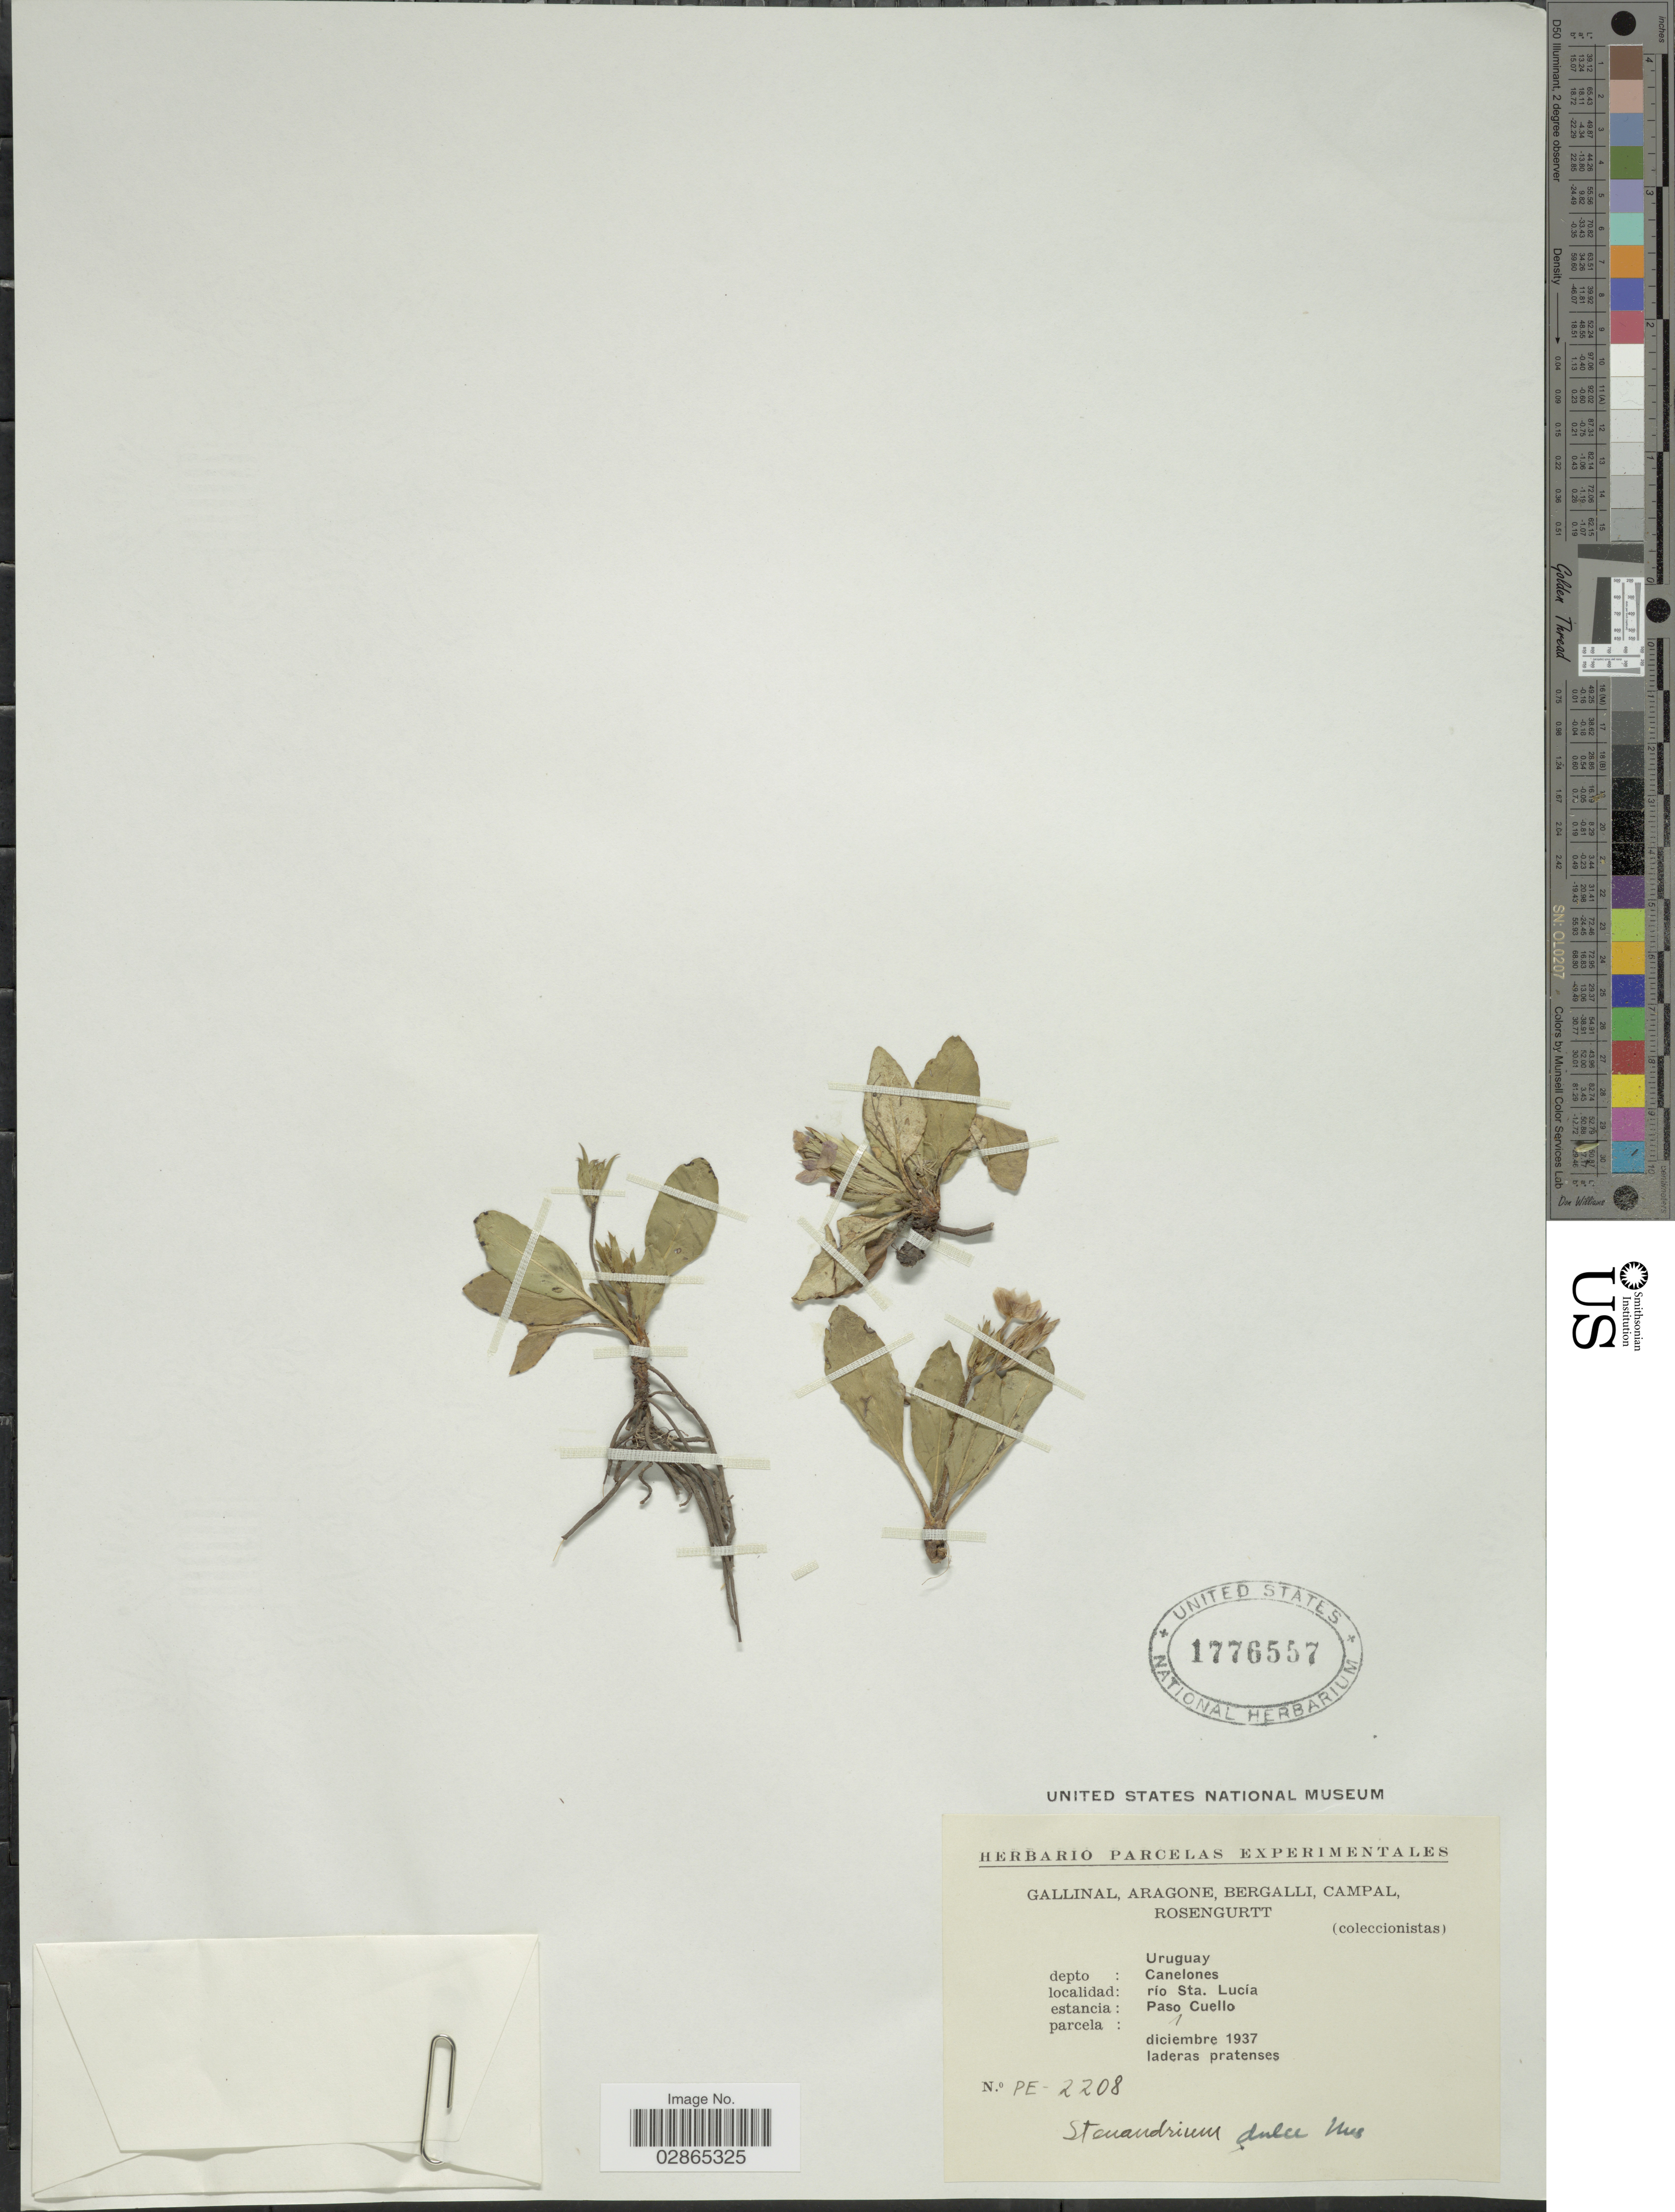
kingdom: Plantae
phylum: Tracheophyta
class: Magnoliopsida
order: Lamiales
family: Acanthaceae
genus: Stenandrium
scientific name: Stenandrium dulce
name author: (Cav.) Nees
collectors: -. Gallinal, -- Aragone, -- Bergalli, -- Campal & Rosengurtt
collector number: PE-2208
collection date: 1937-12-01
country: Uruguay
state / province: Canelones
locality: Depto: Canelones, rio Sta. Lucia, Paso Cuello.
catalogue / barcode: US 1776557